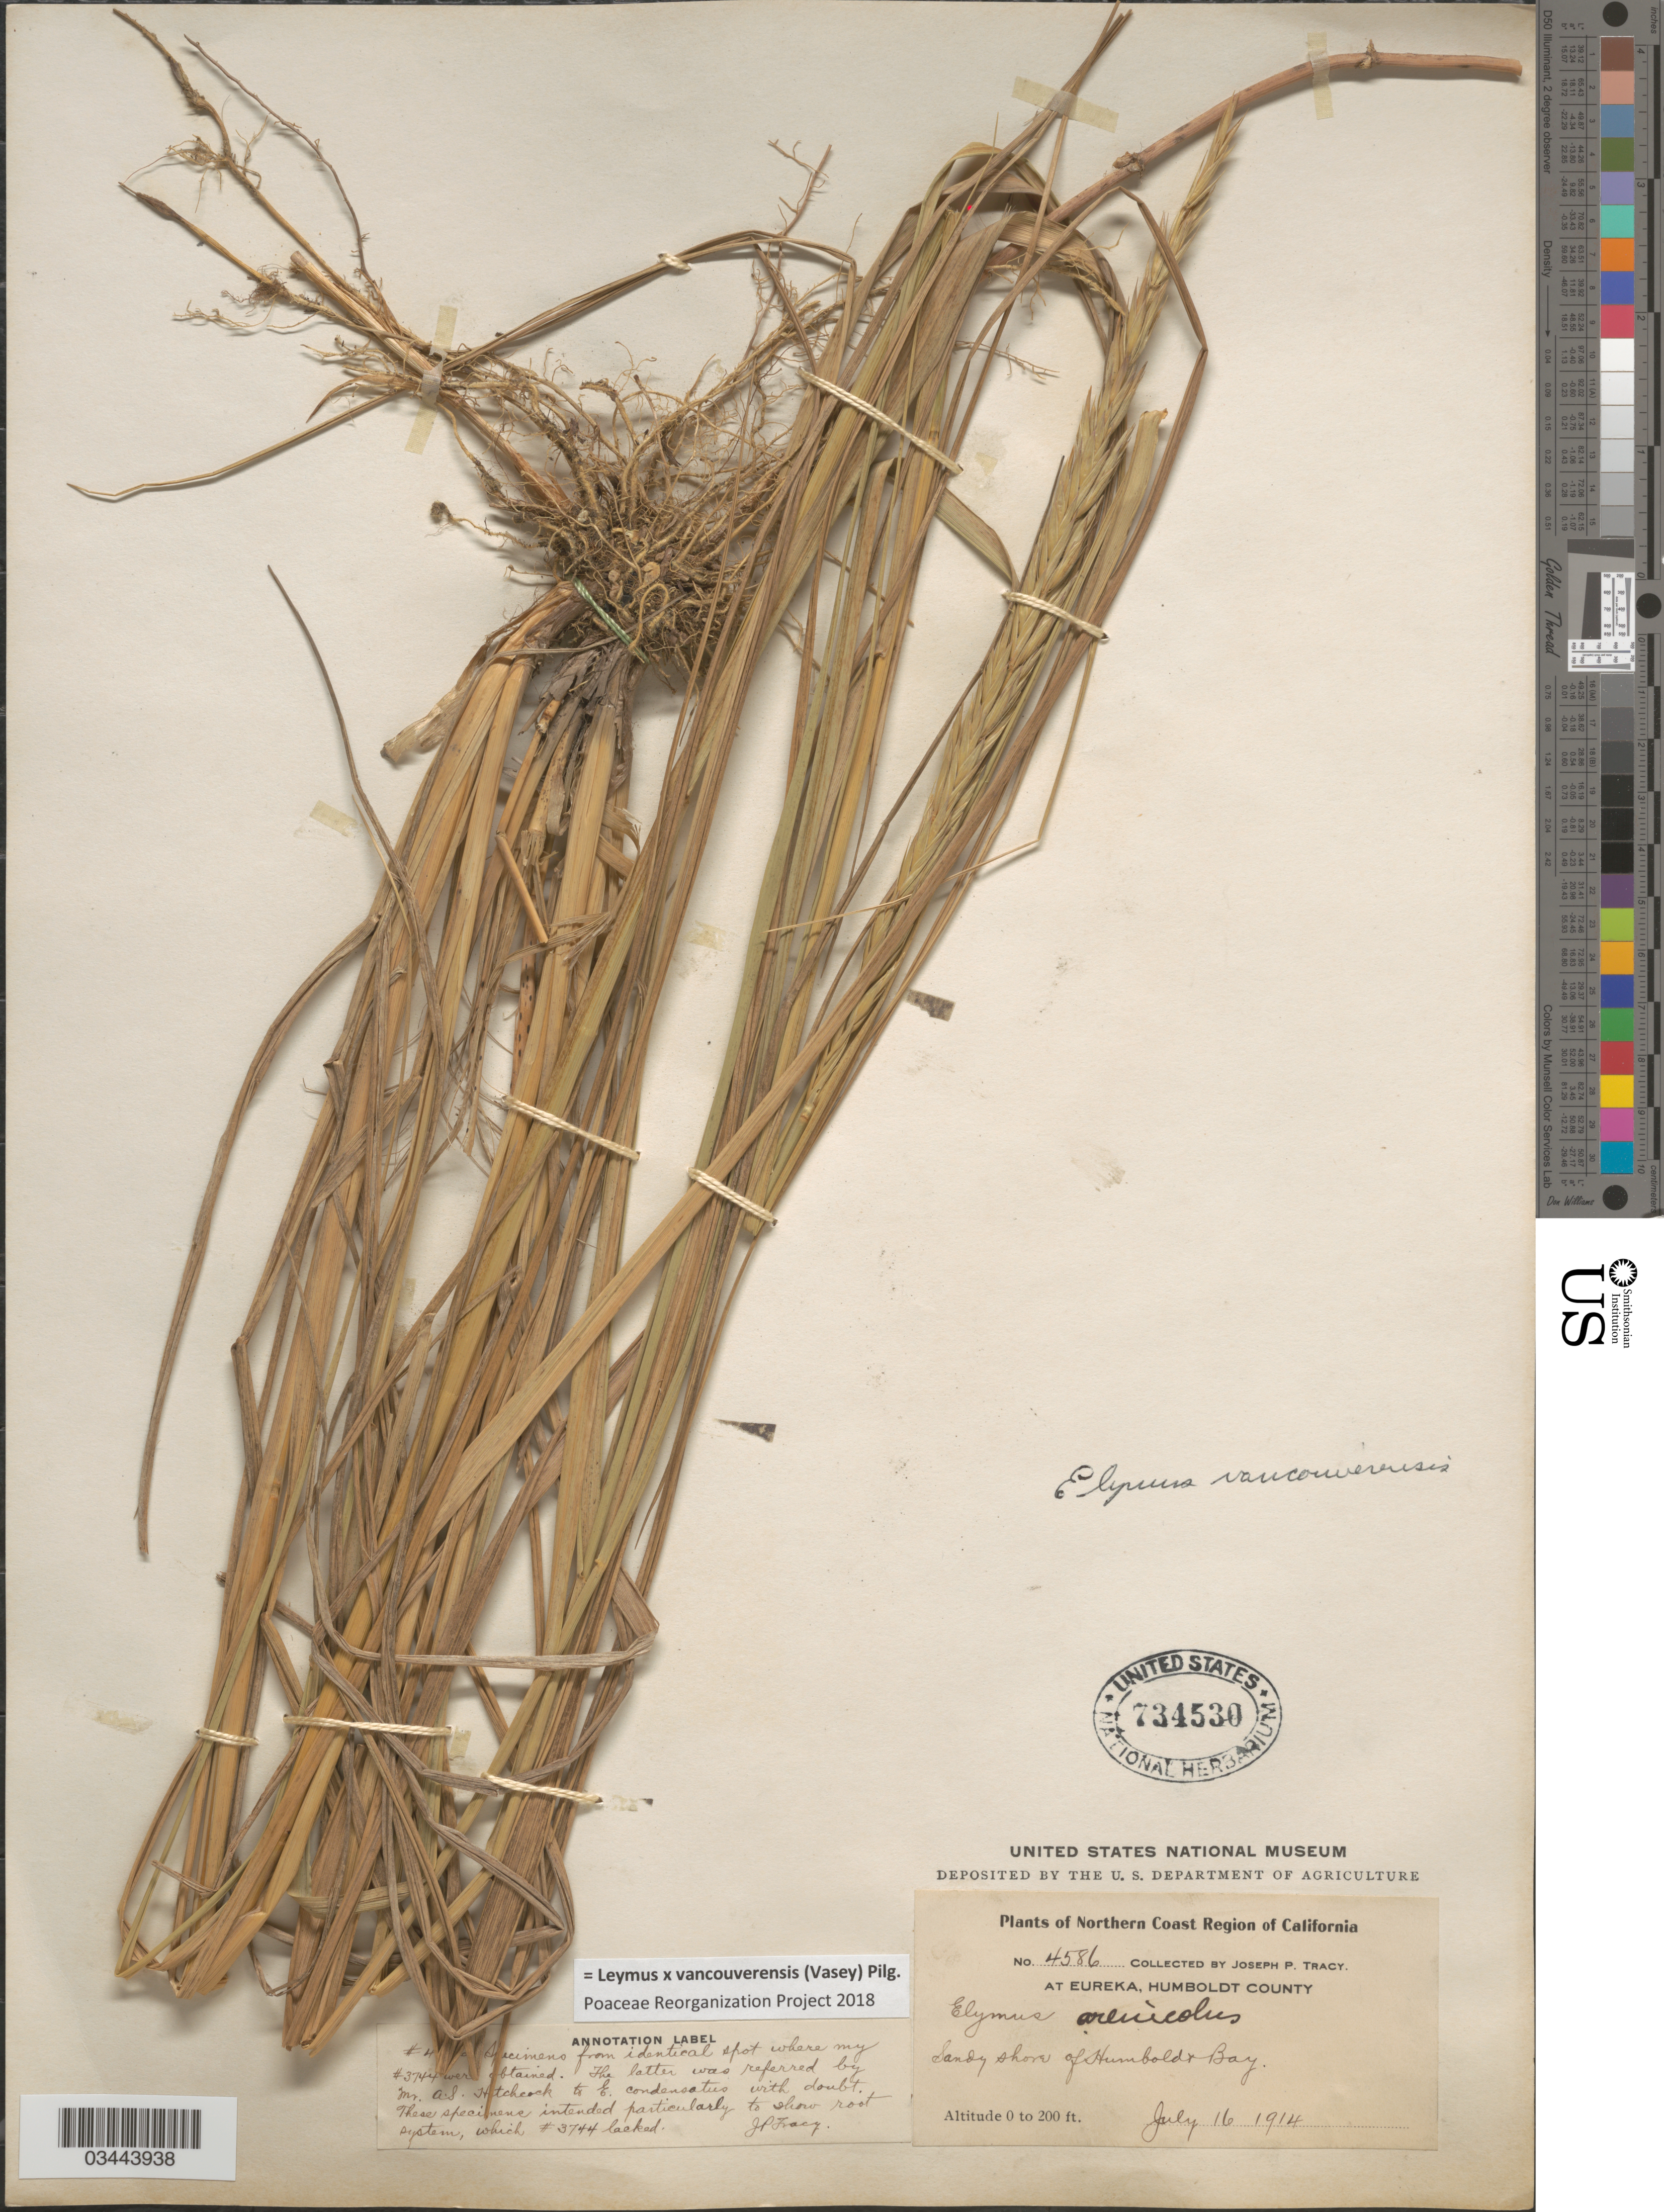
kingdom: Plantae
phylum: Tracheophyta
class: Liliopsida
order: Poales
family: Poaceae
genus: Leymus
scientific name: Leymus x vancouverensis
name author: (Vasey) Pilg.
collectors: J. Tracy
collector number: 4586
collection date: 1914-07-16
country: United States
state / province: California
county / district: Humboldt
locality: Northern Coast Region of California. At Eureka, Humboldt County. Sandy shore of Humboldt Bay.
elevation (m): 0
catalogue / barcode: US 734530